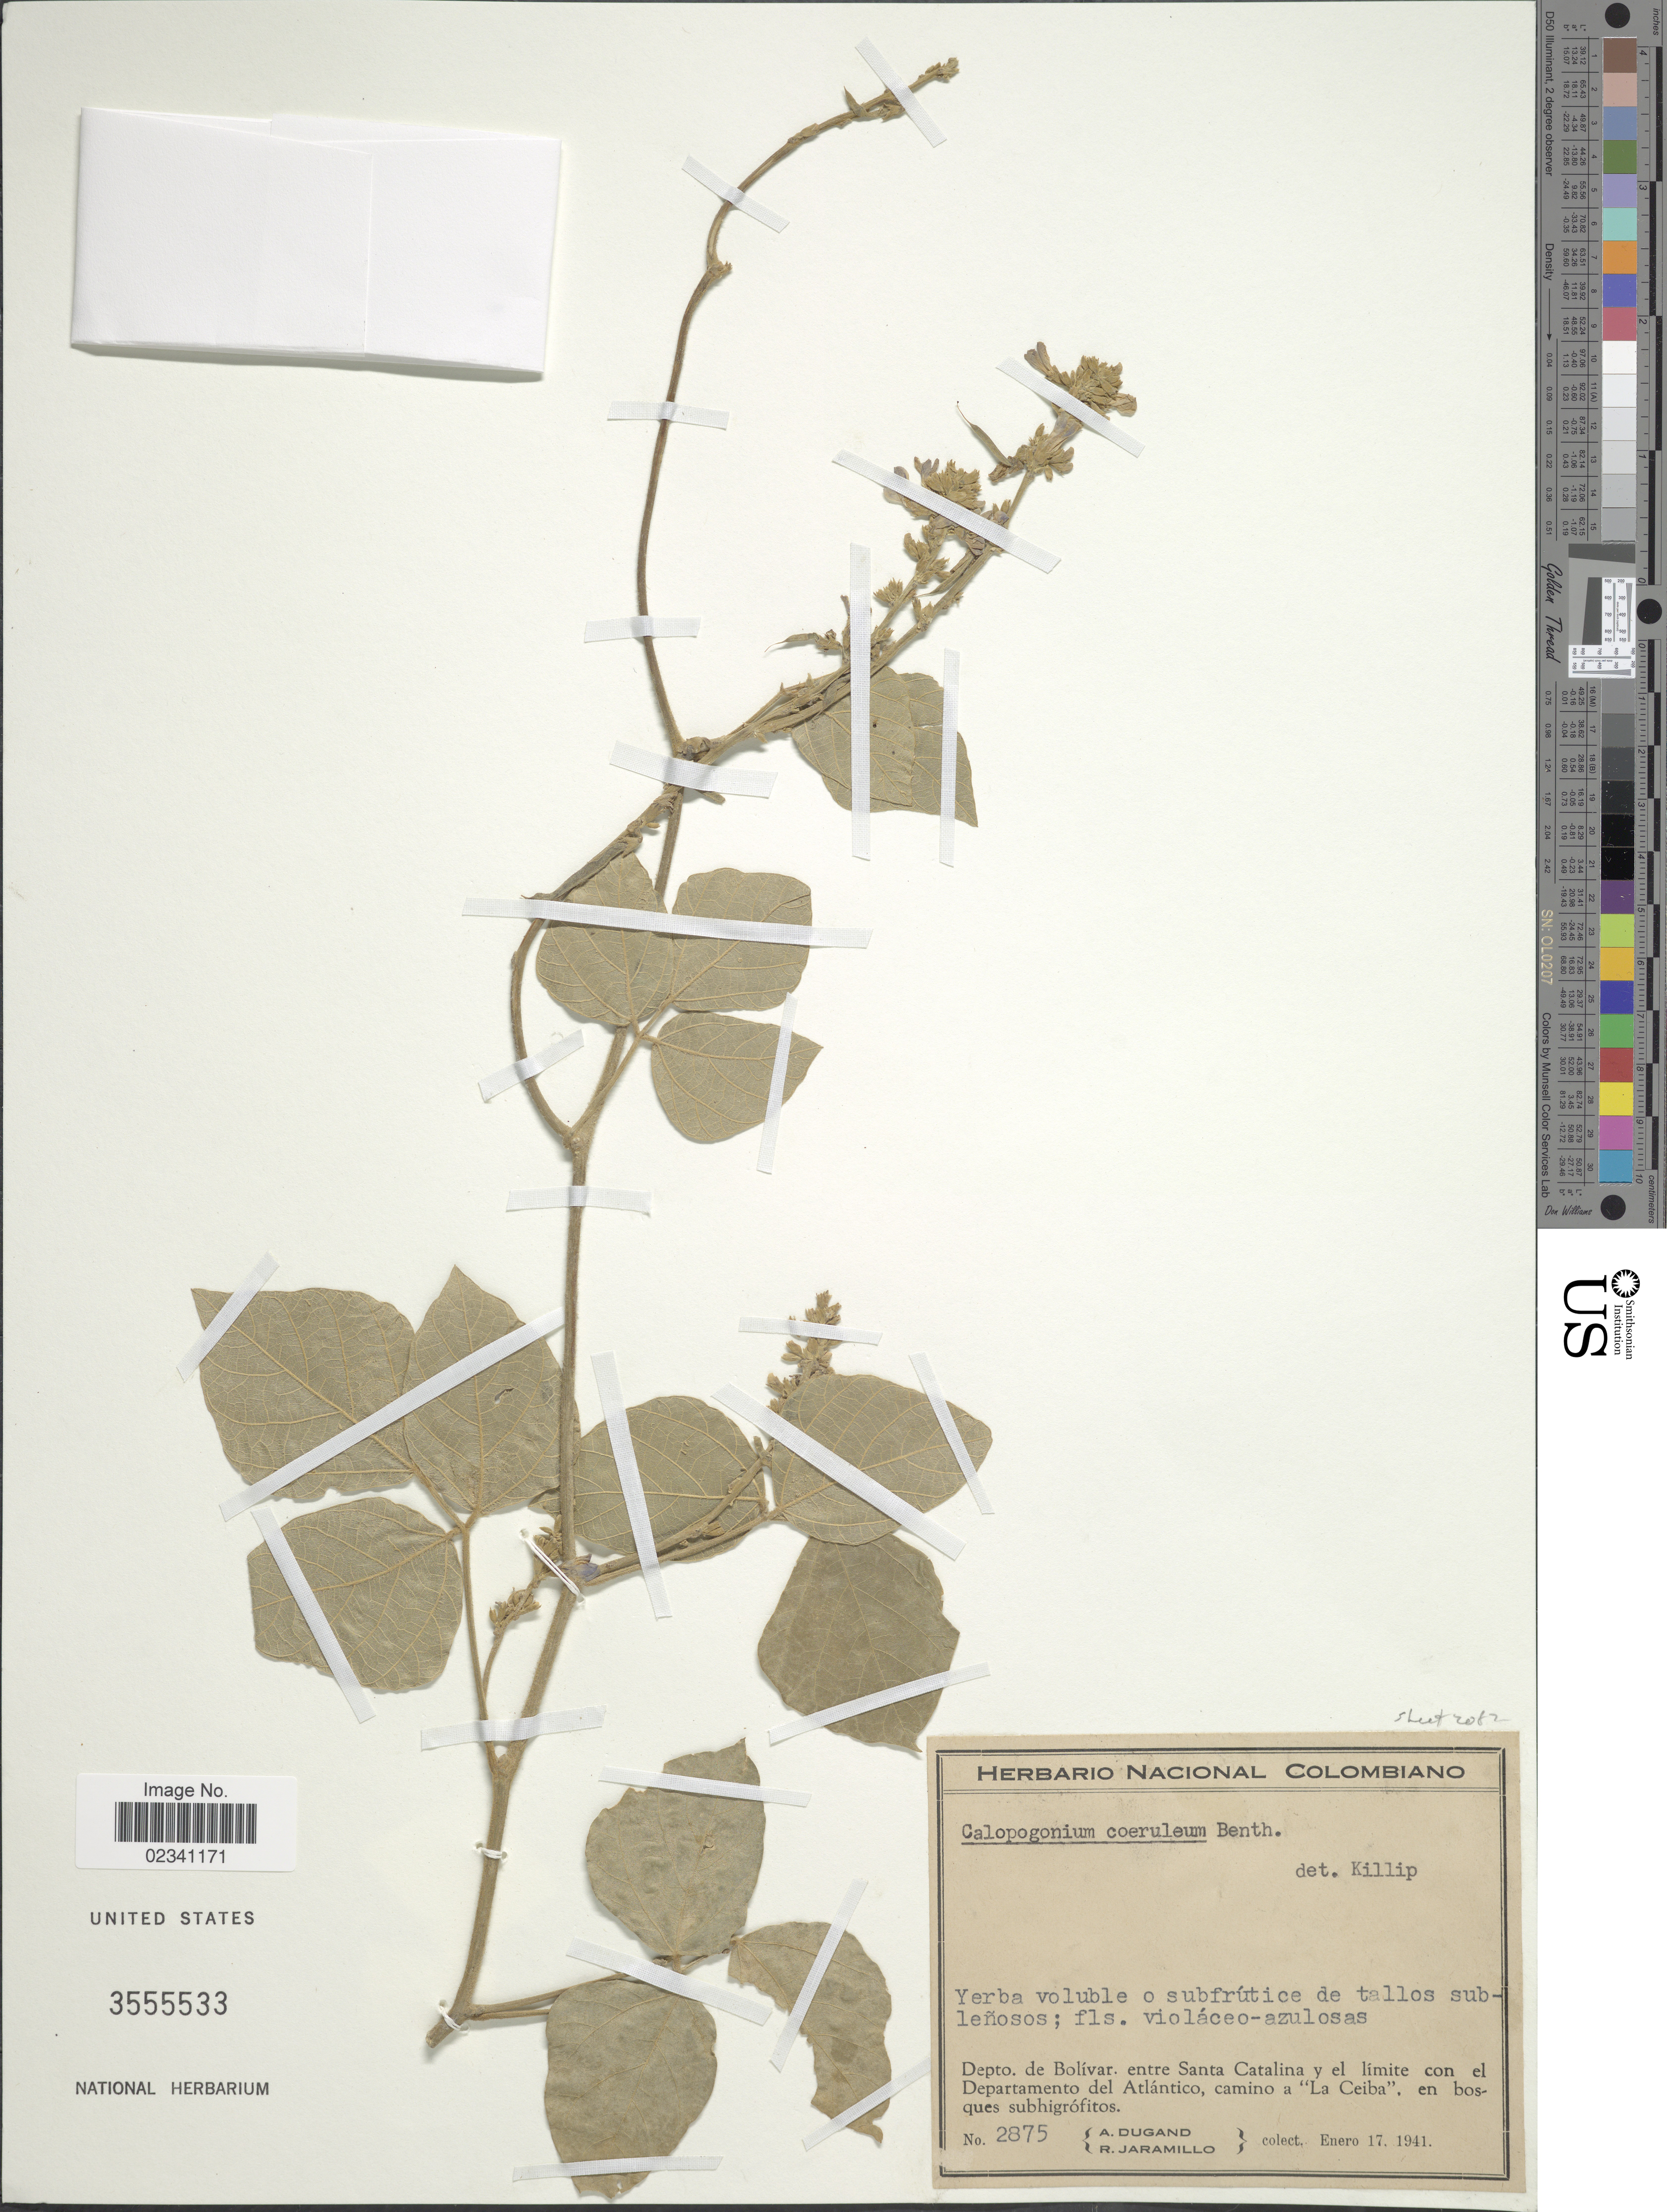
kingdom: Plantae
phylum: Tracheophyta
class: Magnoliopsida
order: Fabales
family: Fabaceae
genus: Calopogonium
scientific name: Calopogonium caeruleum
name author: (Benth.) C. Wright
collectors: A. Dugand & R. Jaramillo M.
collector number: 2875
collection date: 1941-01-17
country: Colombia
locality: Depto. de Bolivar. entre Santa Catalina y el limite con el Departamento del Atlantico, camino a "La Ceiba", en bosques subhigrofitos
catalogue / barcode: US 3555533